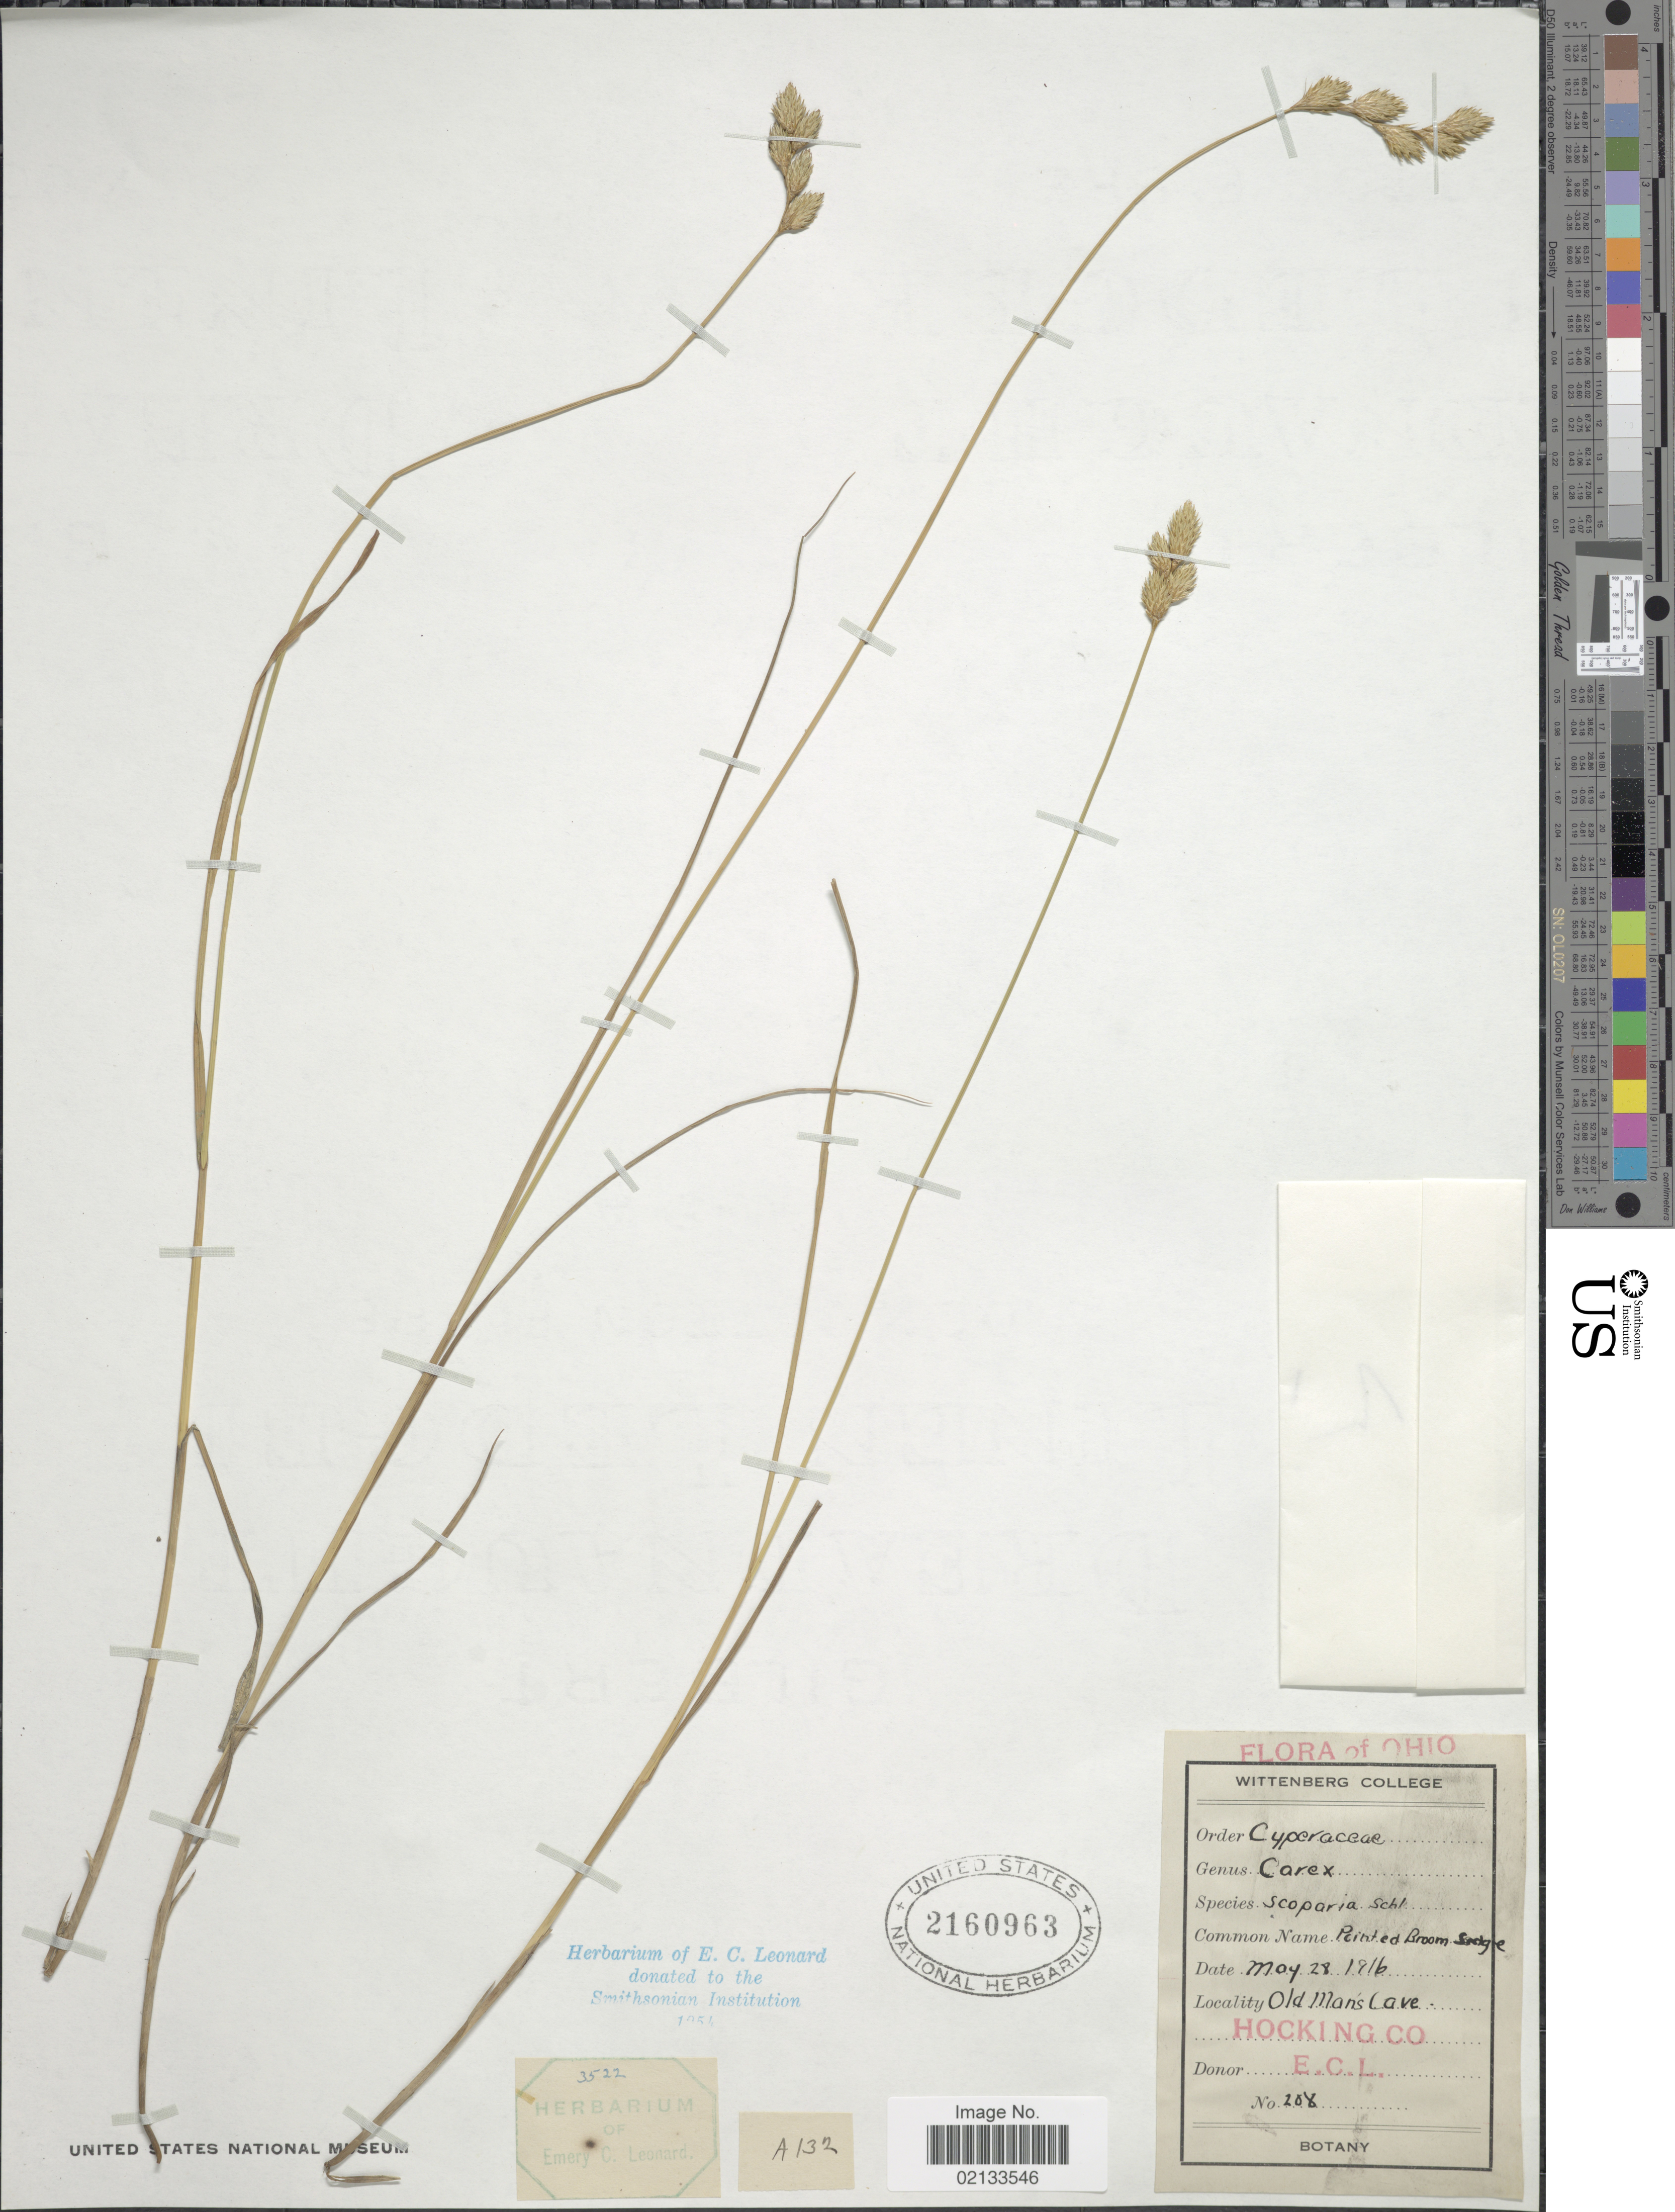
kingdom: Plantae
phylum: Tracheophyta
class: Liliopsida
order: Poales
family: Cyperaceae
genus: Carex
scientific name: Carex scoparia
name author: Schkuhr ex Willd.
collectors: E. C. Leonard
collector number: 208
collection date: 1916-05-28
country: United States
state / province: Ohio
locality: Old Man's Cave, Hocking Co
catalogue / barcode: US 2160963